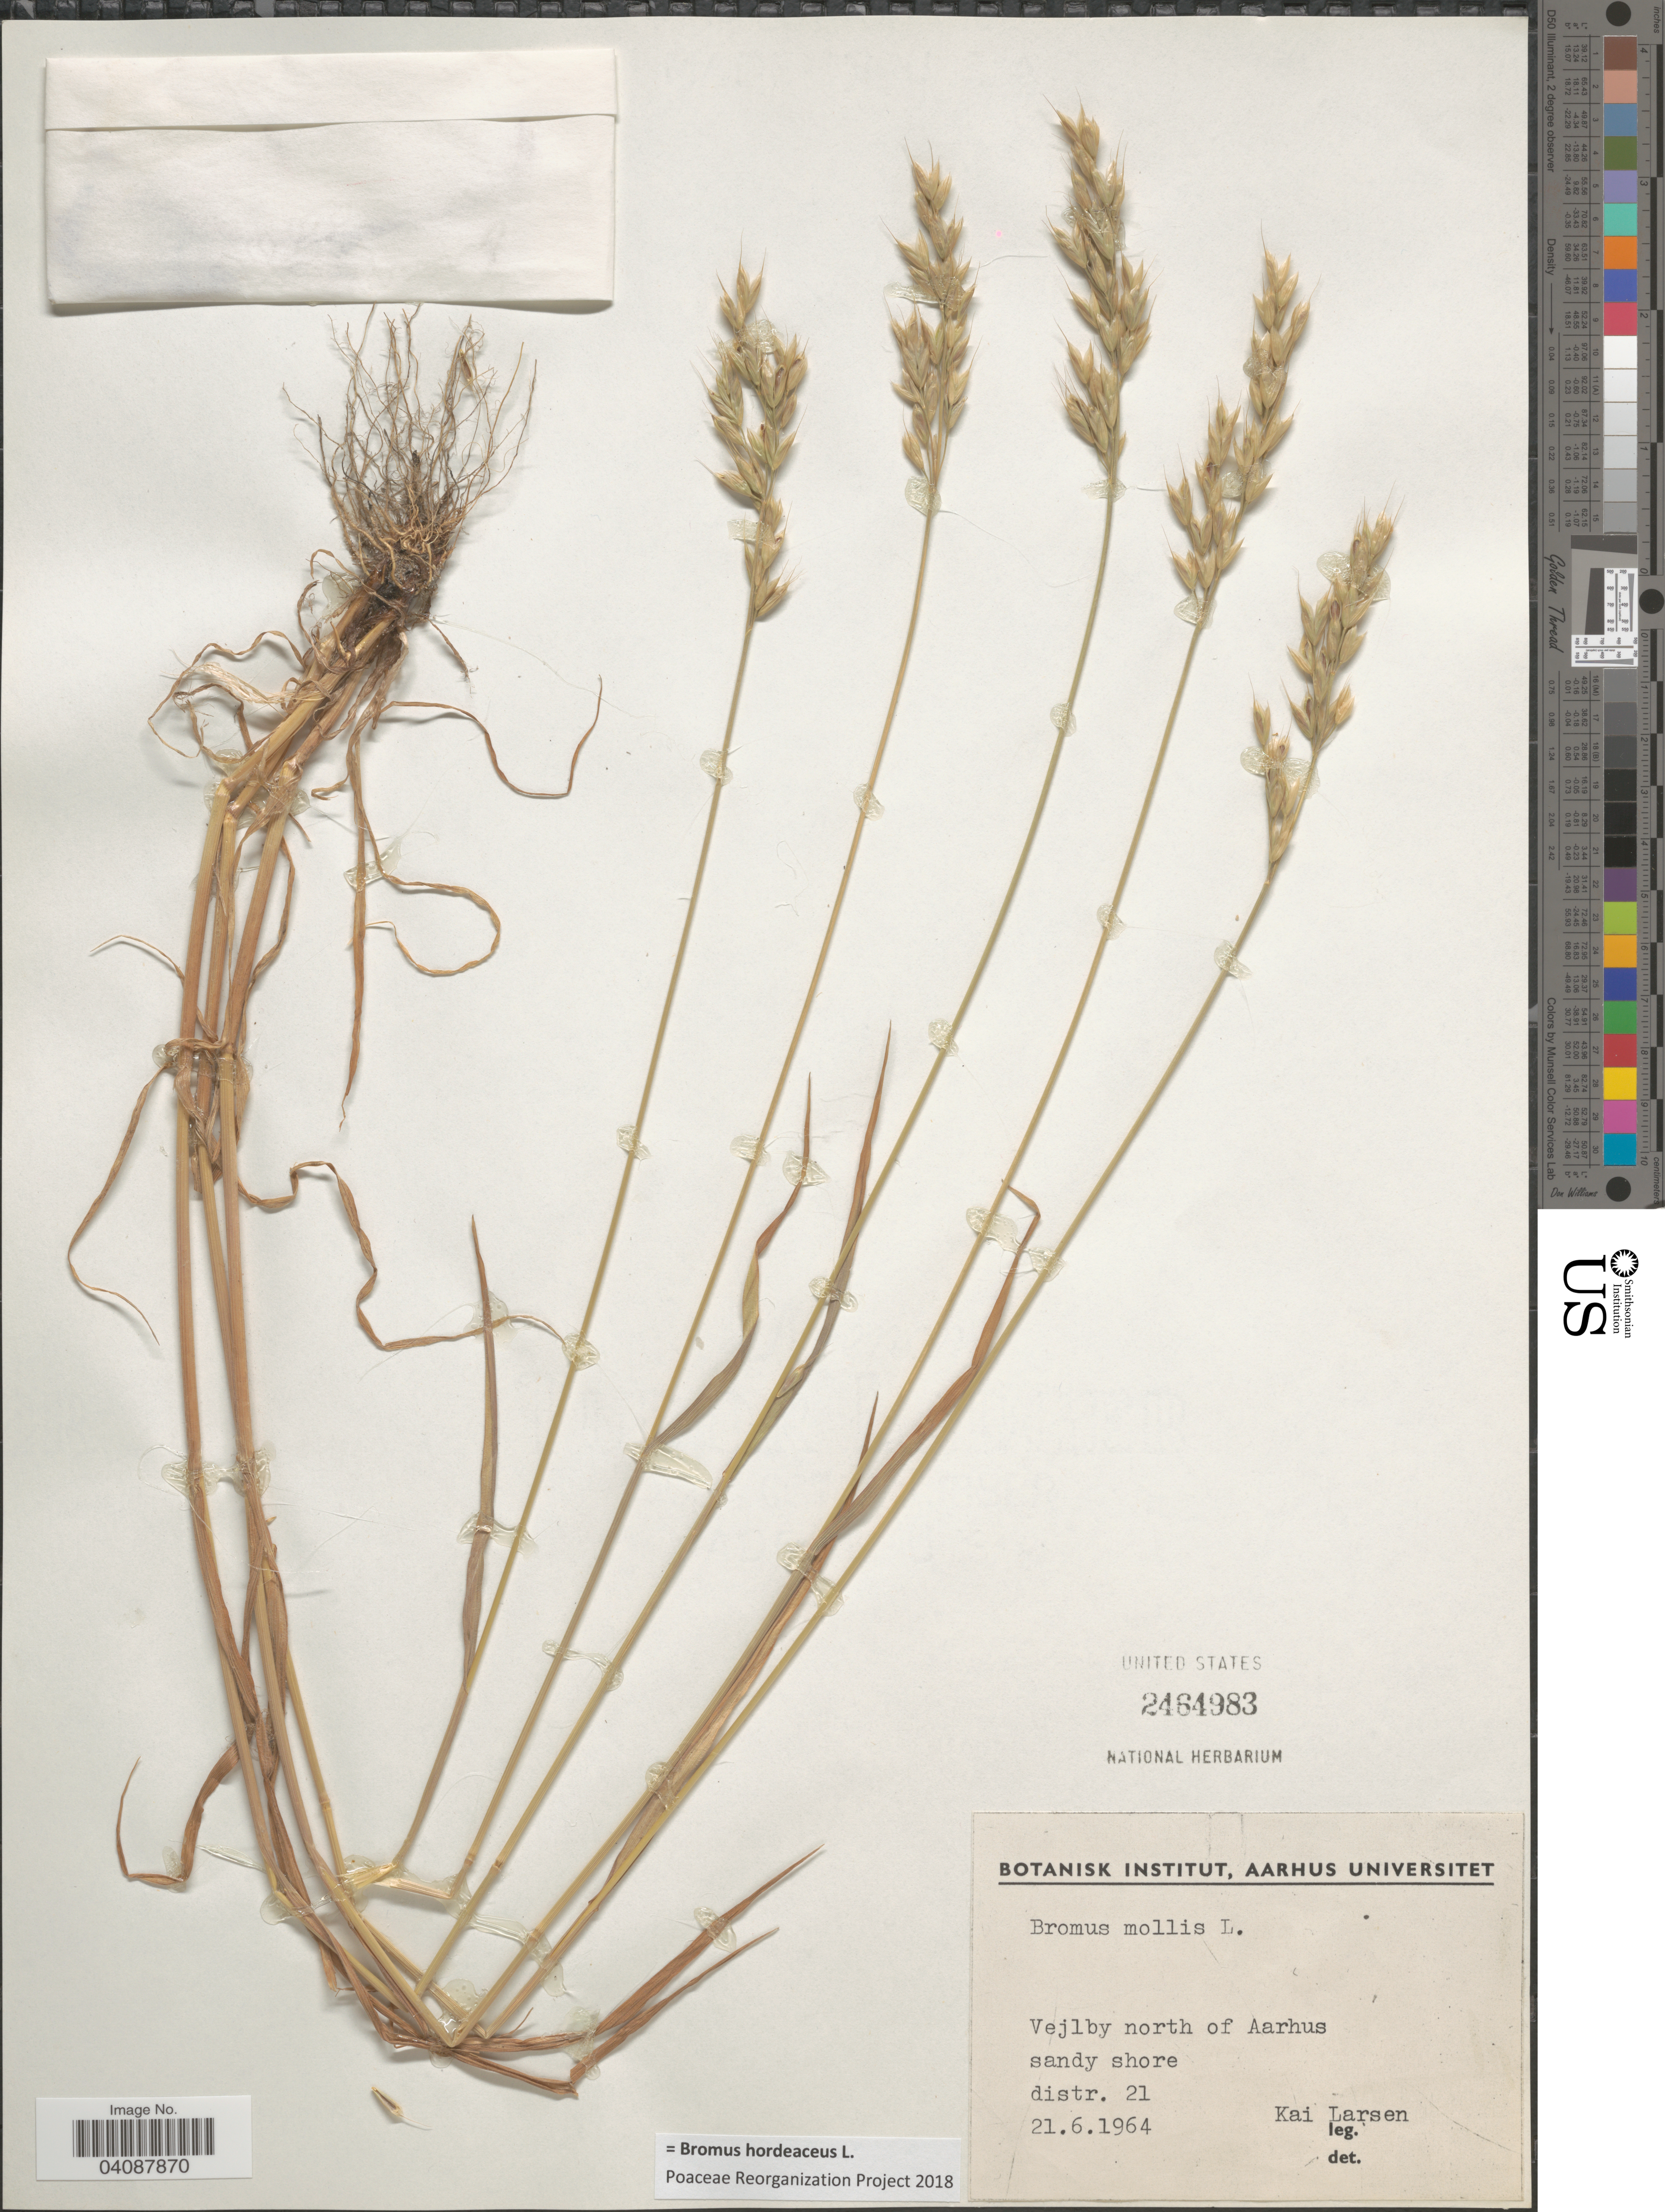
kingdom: Plantae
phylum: Tracheophyta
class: Liliopsida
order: Poales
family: Poaceae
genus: Bromus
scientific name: Bromus hordeaceus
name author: L.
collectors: K. Larsen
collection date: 1964-06-21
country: Denmark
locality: Vejlby north of Aarhus. Sandy shore. Distr. 21.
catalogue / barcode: US 2464983